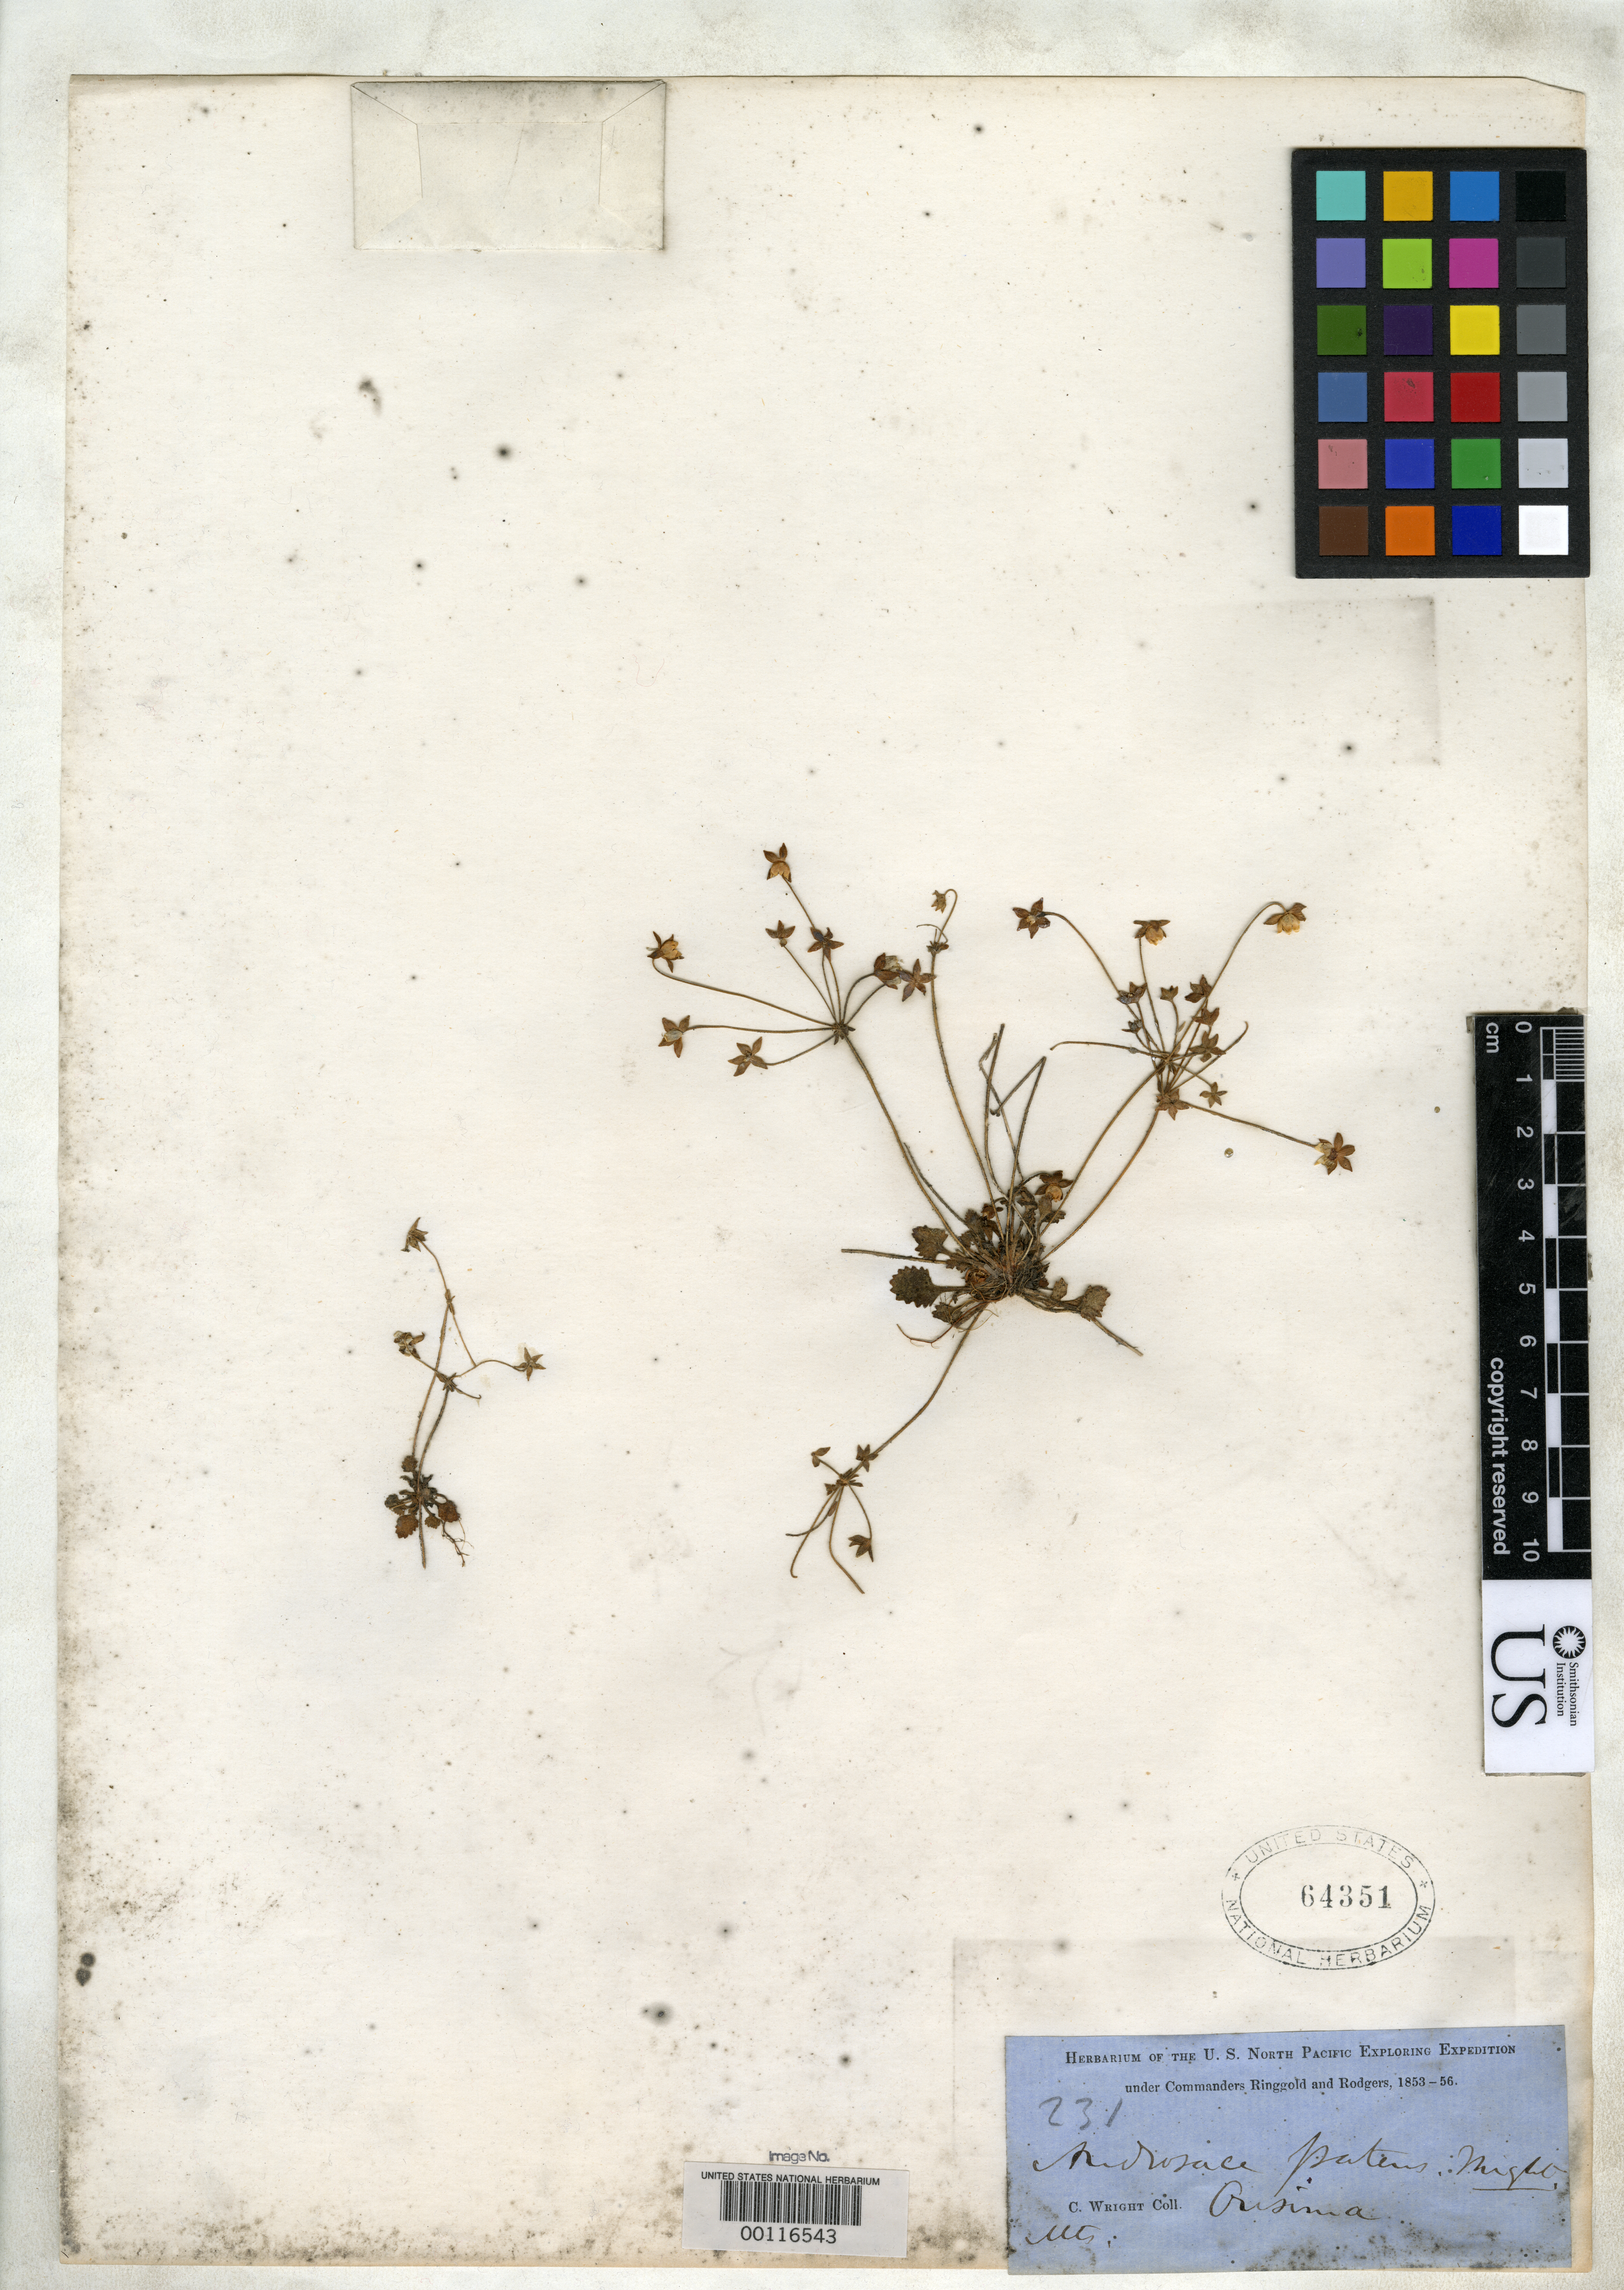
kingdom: Plantae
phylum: Tracheophyta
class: Magnoliopsida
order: Ericales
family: Primulaceae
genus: Androsace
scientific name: Androsace patens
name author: C. Wright ex A. Gray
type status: Type Fragment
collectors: C. Wright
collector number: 231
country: Japan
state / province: Okinawa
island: Ousima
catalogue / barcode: US 64351